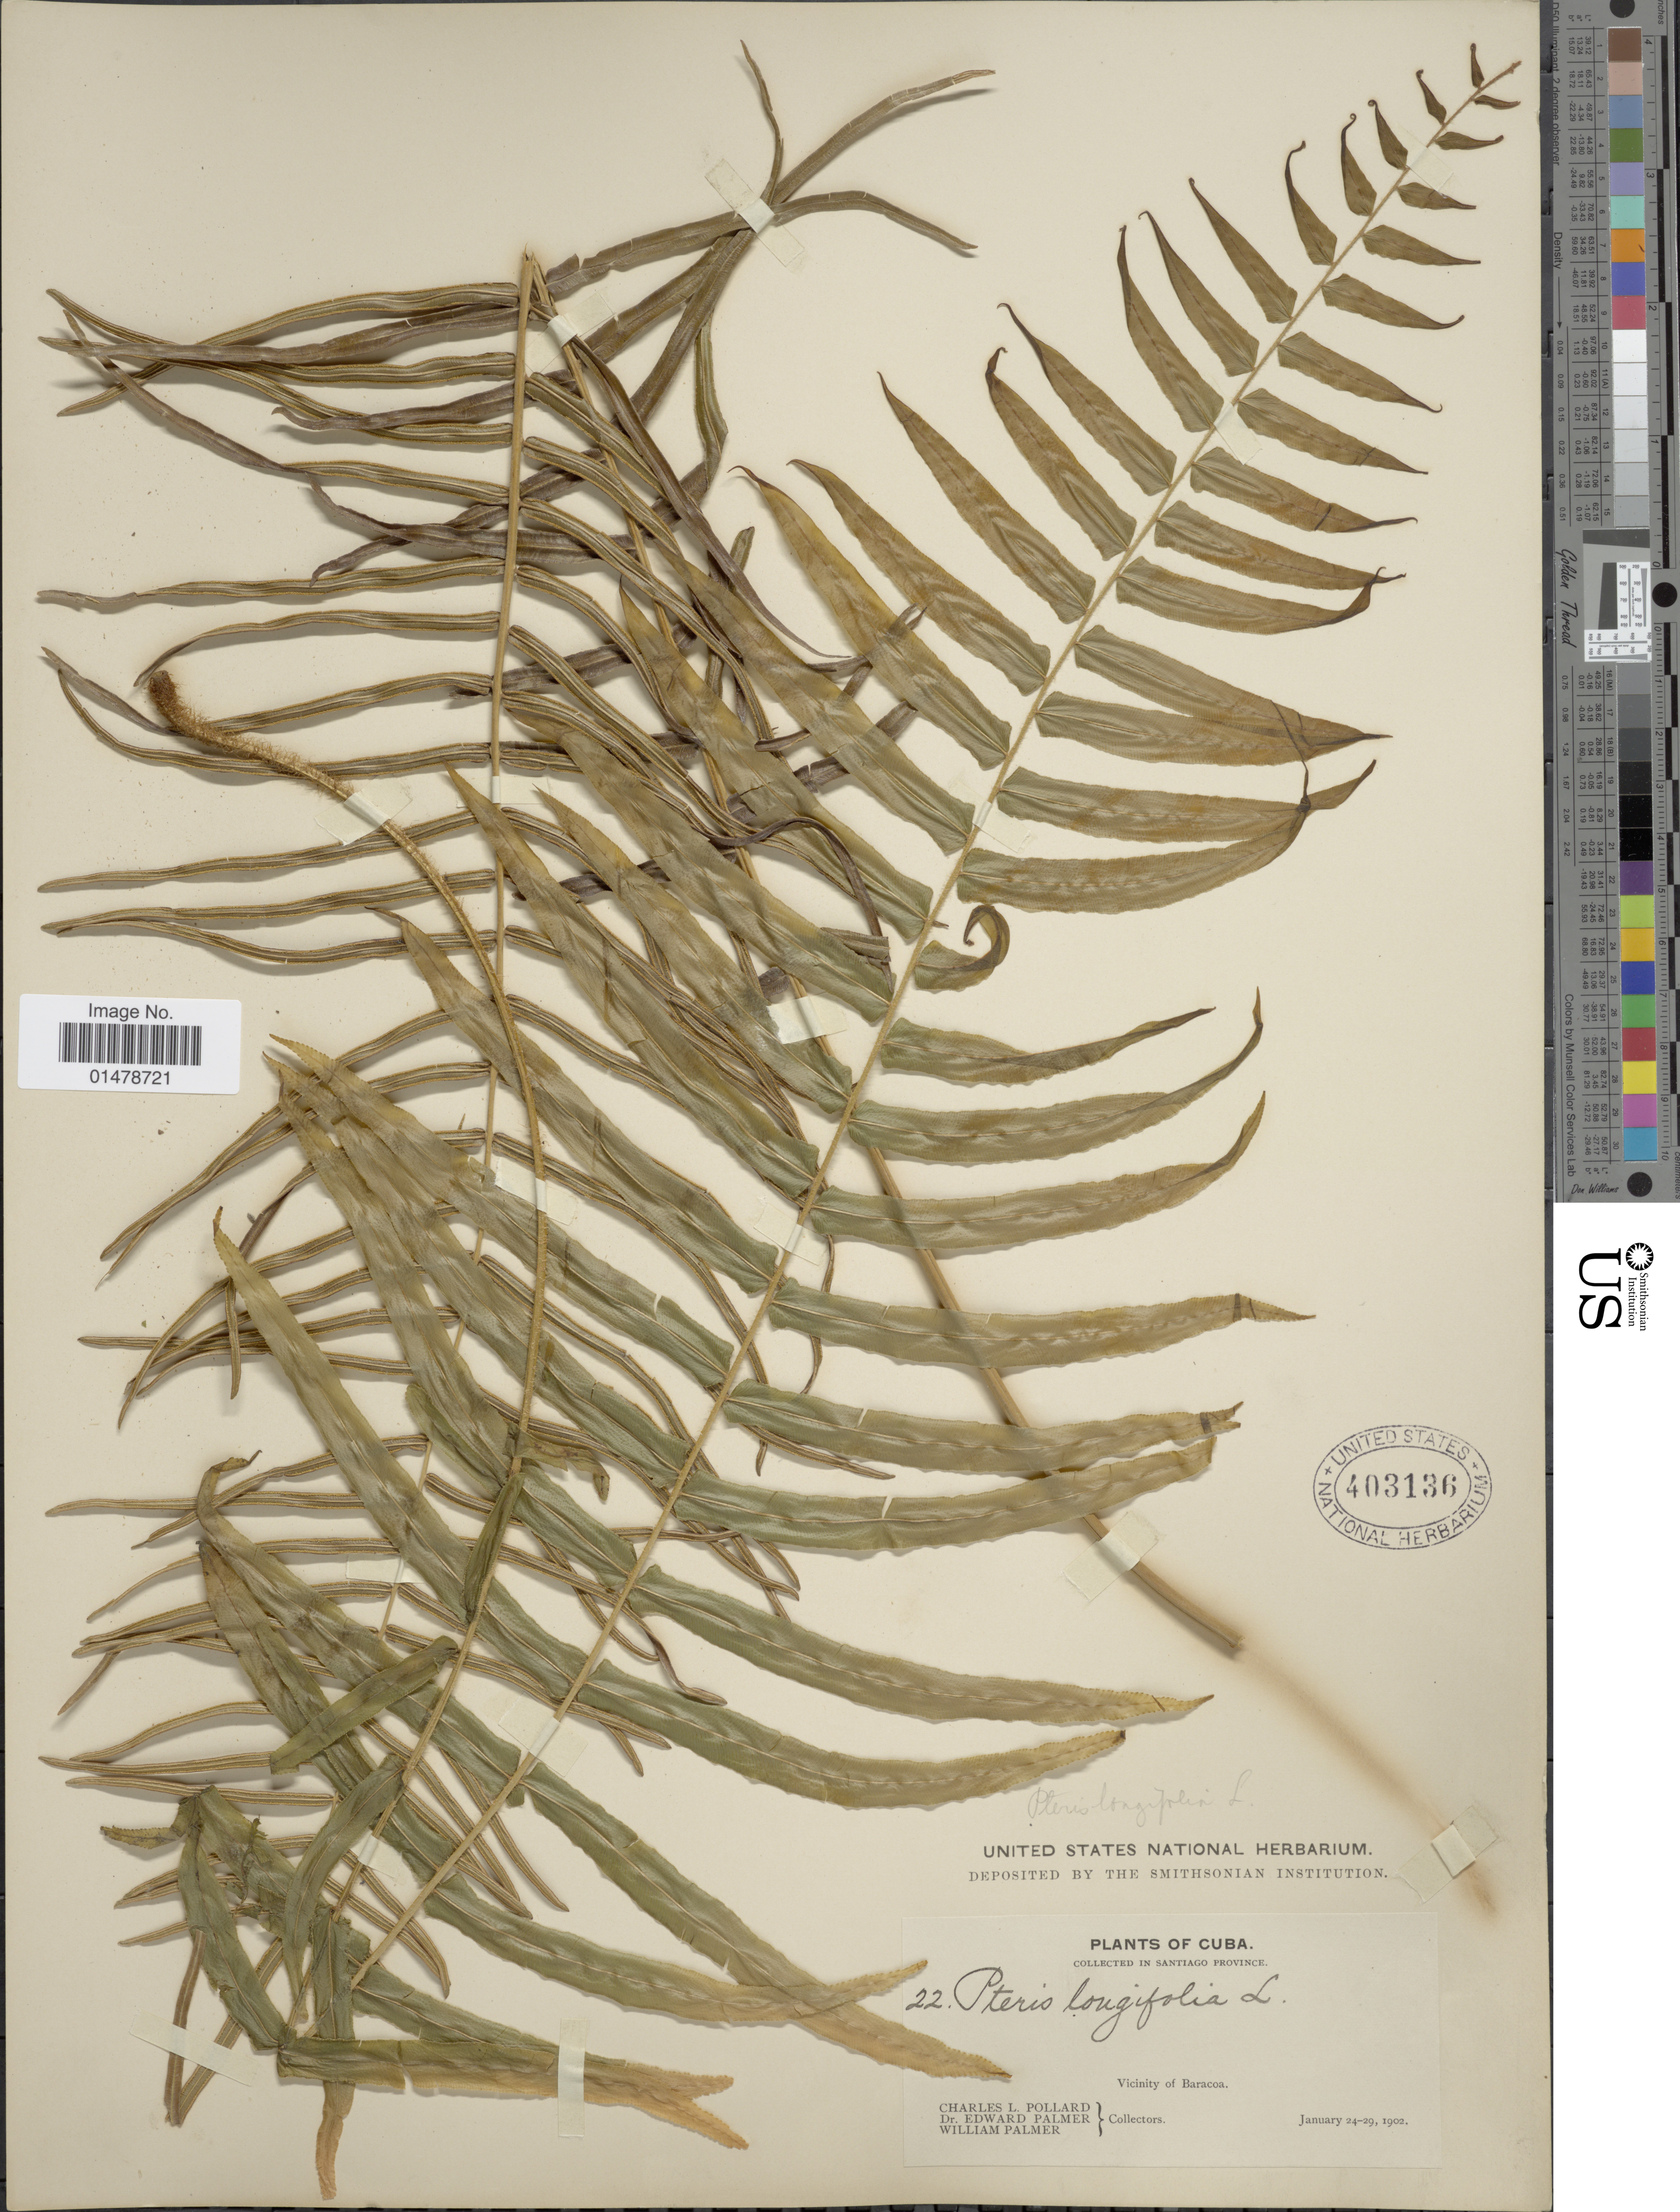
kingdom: Plantae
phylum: Tracheophyta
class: Polypodiopsida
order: Polypodiales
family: Pteridaceae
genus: Pteris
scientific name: Pteris longifolia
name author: L.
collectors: C. L. Pollard, E. Palmer & W. Palmer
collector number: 22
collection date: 1902-01-24/1902-01-29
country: Cuba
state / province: Santiago de Cuba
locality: Santiago Province. Vicinity of Baracoa.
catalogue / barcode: US 403136